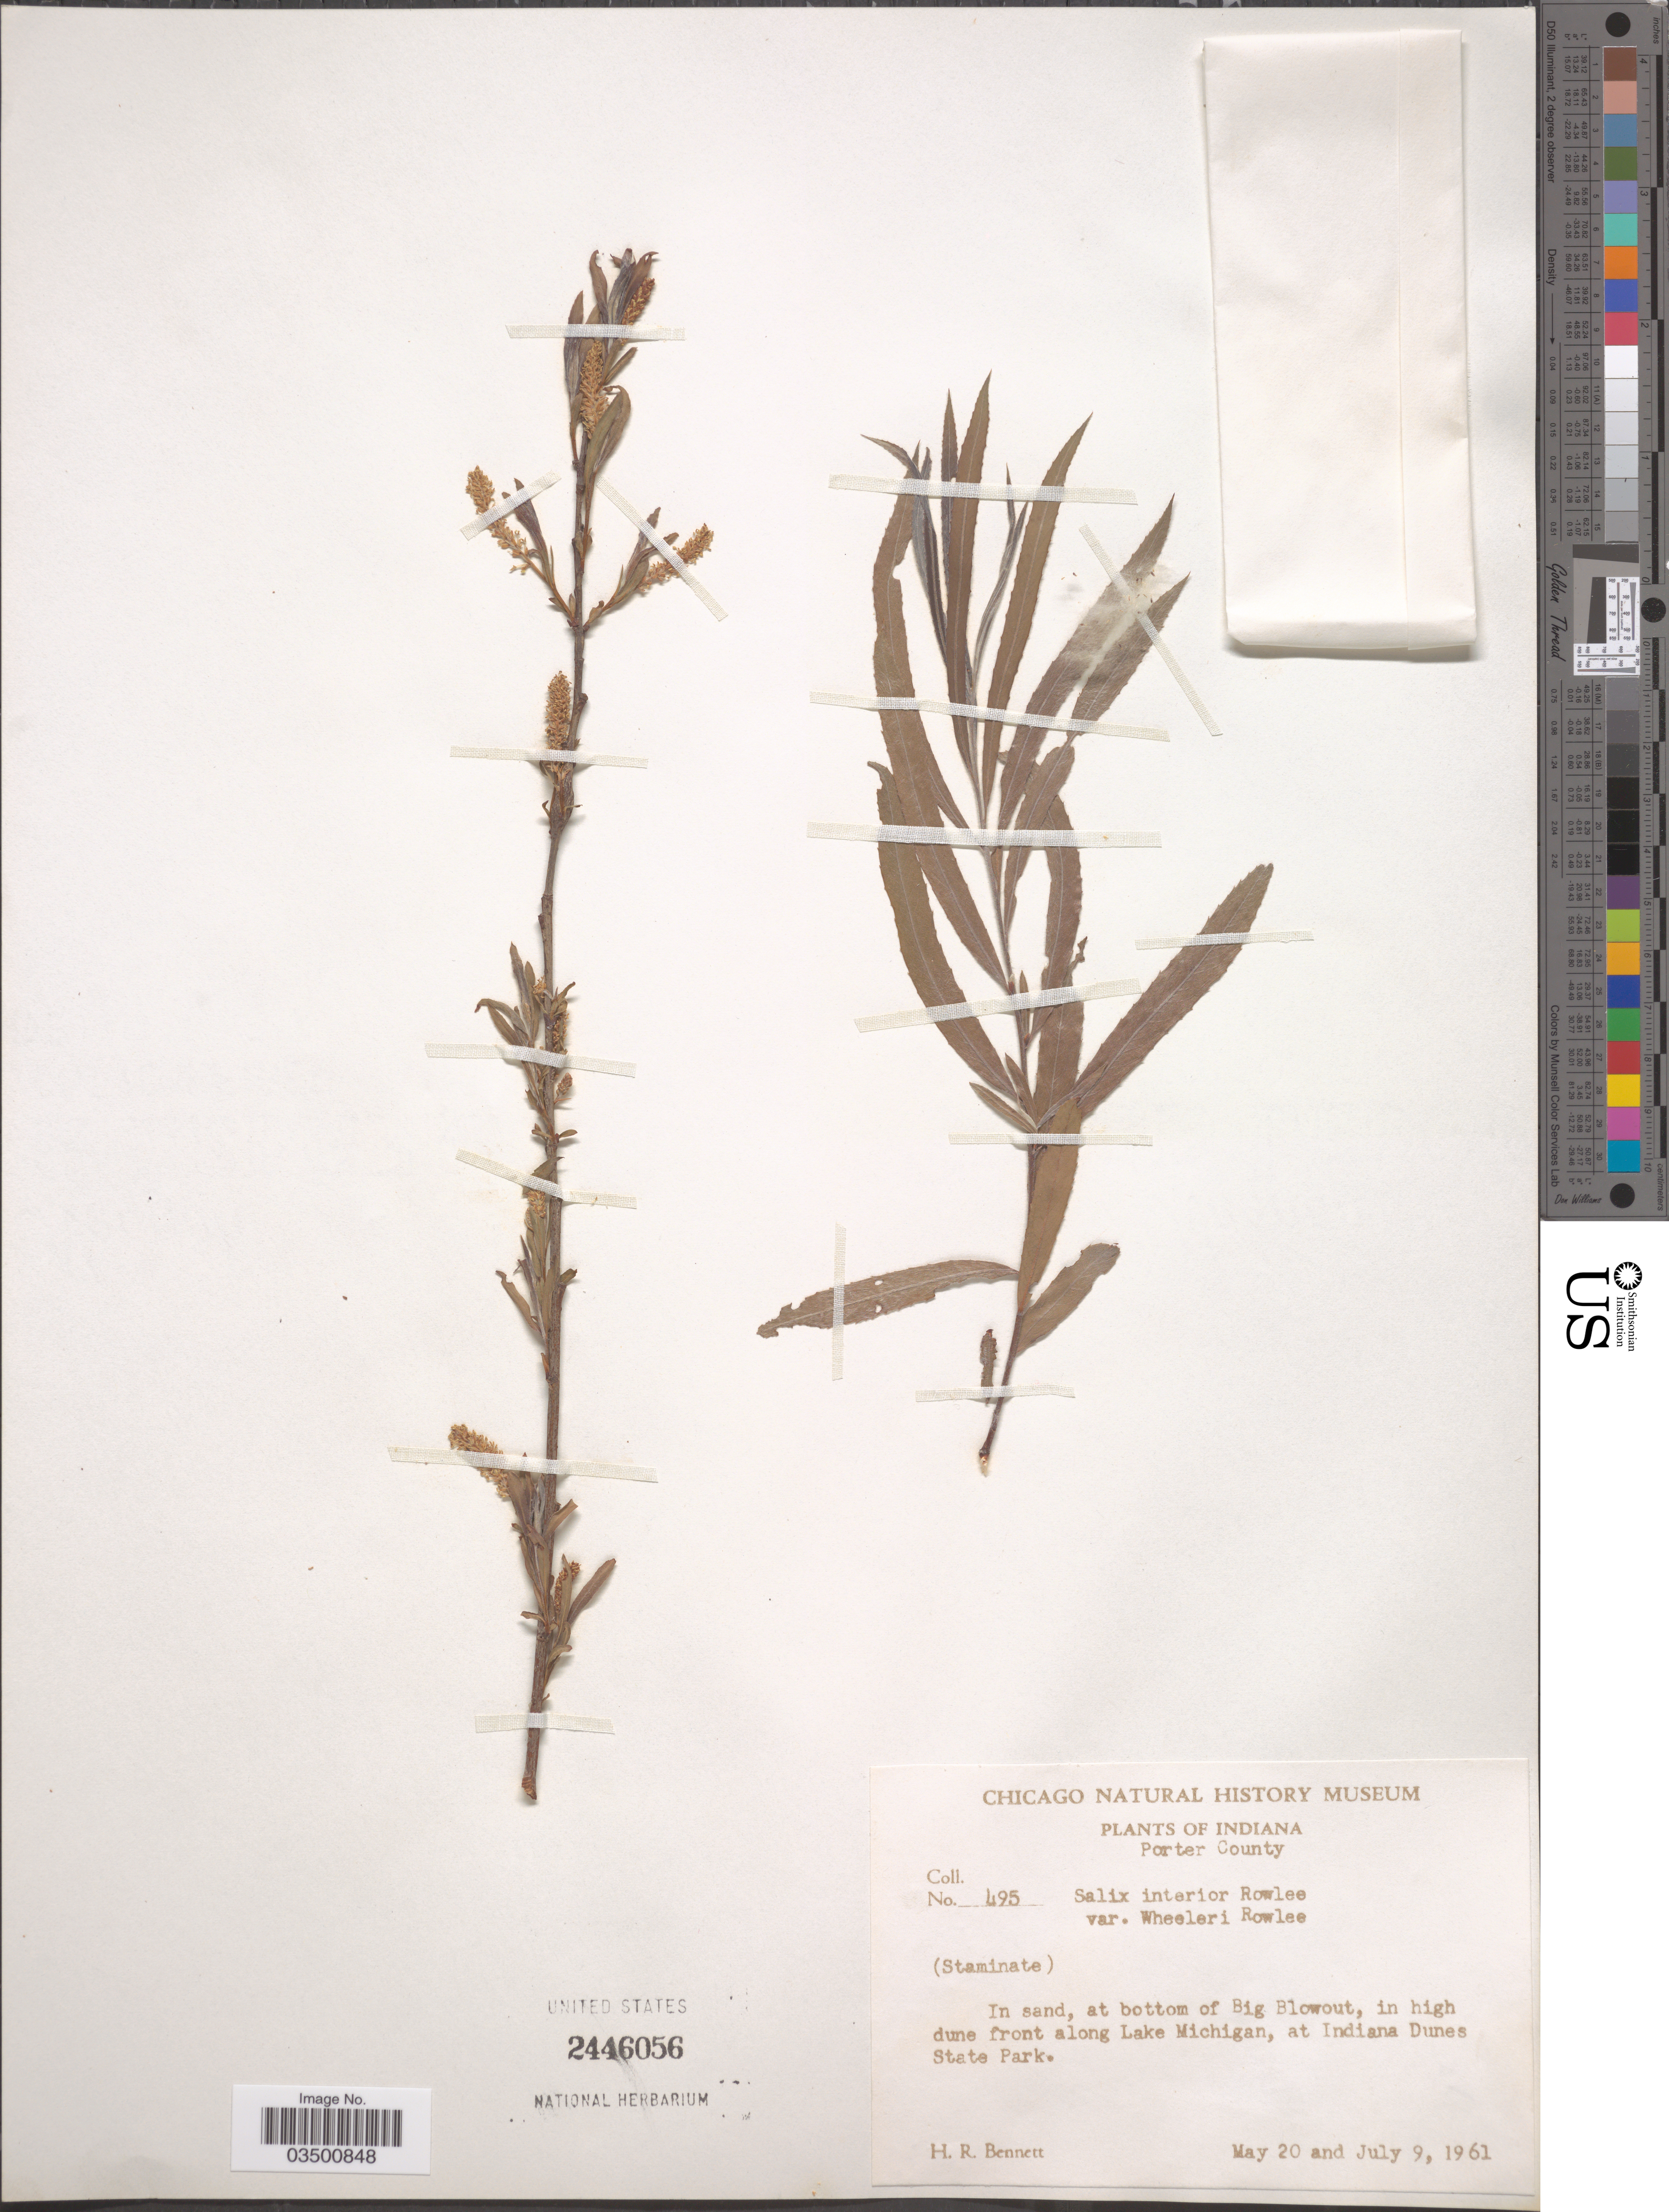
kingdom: Plantae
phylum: Tracheophyta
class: Magnoliopsida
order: Malpighiales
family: Salicaceae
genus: Salix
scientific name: Salix interior var. wheeleri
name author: Rowlee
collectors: H. R. Bennett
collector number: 495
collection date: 1961-05-20/1961-07-09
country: United States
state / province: Indiana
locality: Porter County. In sand, at bottom of Big Blowout, in high dune front along Lake Michigan, at Indiana Dunes State Park.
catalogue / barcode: US 2446056